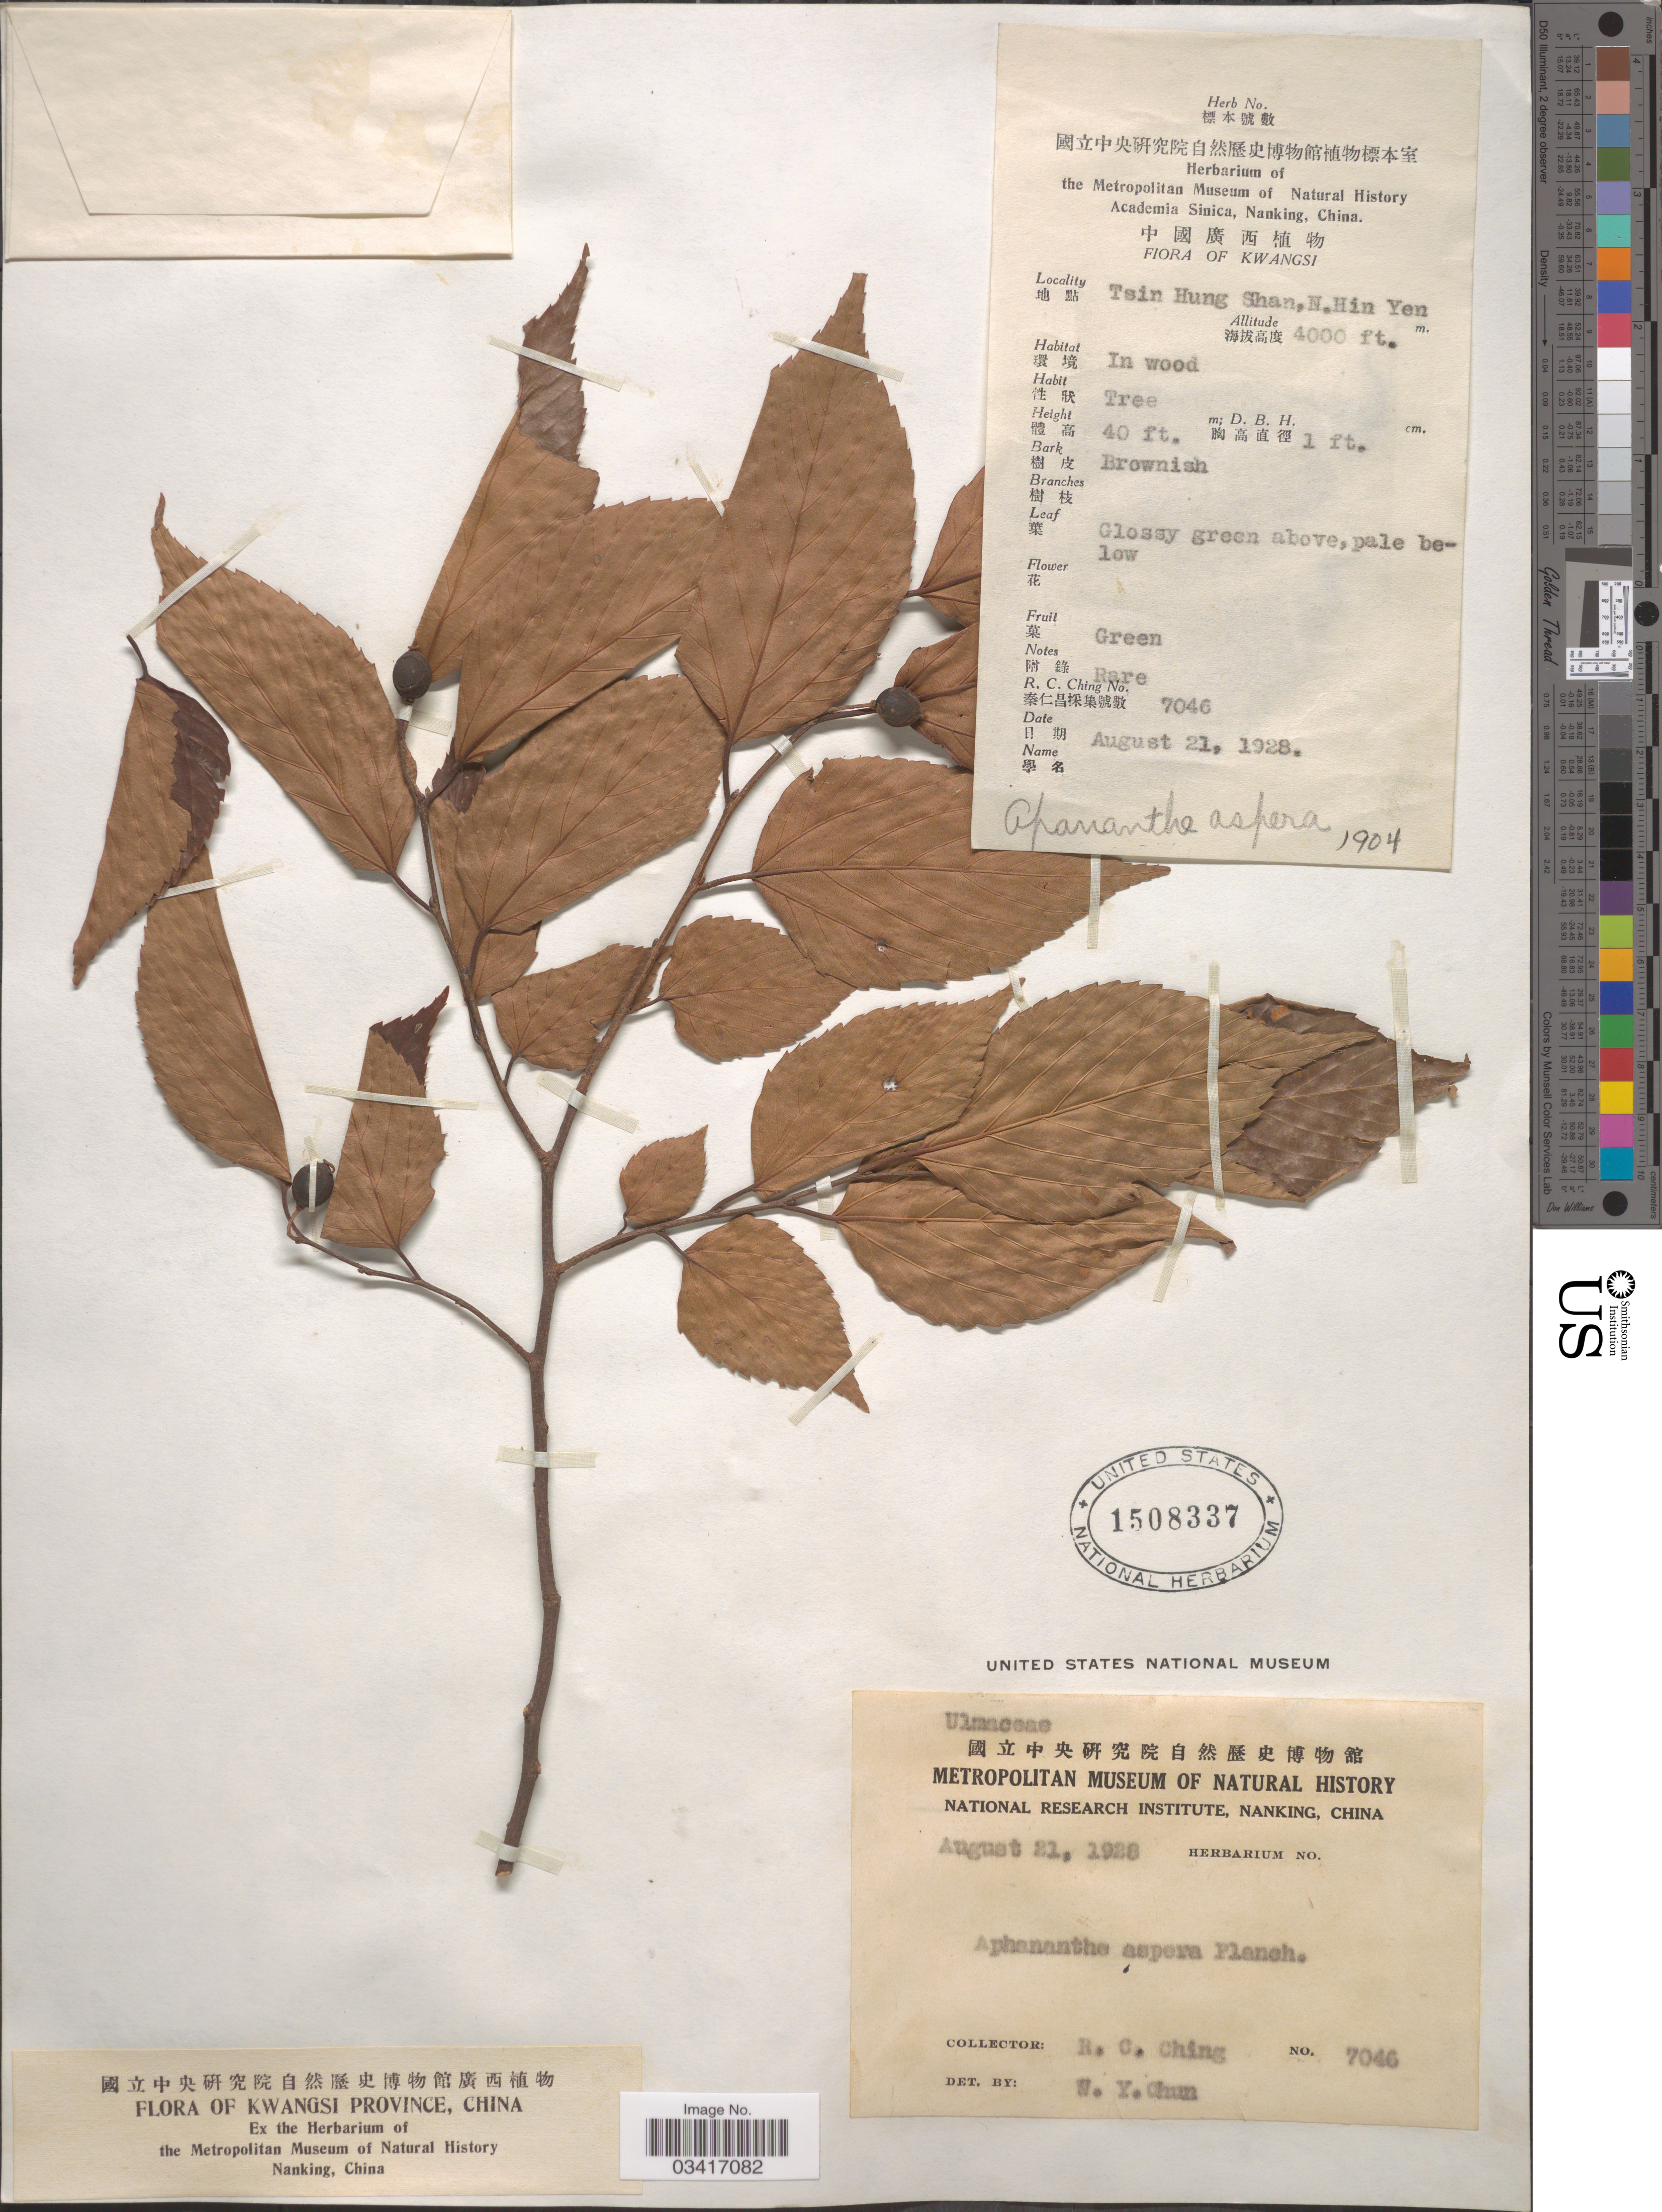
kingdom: Plantae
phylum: Tracheophyta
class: Magnoliopsida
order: Rosales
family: Cannabaceae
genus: Aphananthe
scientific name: Aphananthe aspera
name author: Planch.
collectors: R. C. Ching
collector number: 7046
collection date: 1928-08-21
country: China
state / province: Guangxi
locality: Kwangsi. Tsin Hung Shan, N. Hin Yen. Kwangsi Province.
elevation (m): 1219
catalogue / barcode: US 1508337